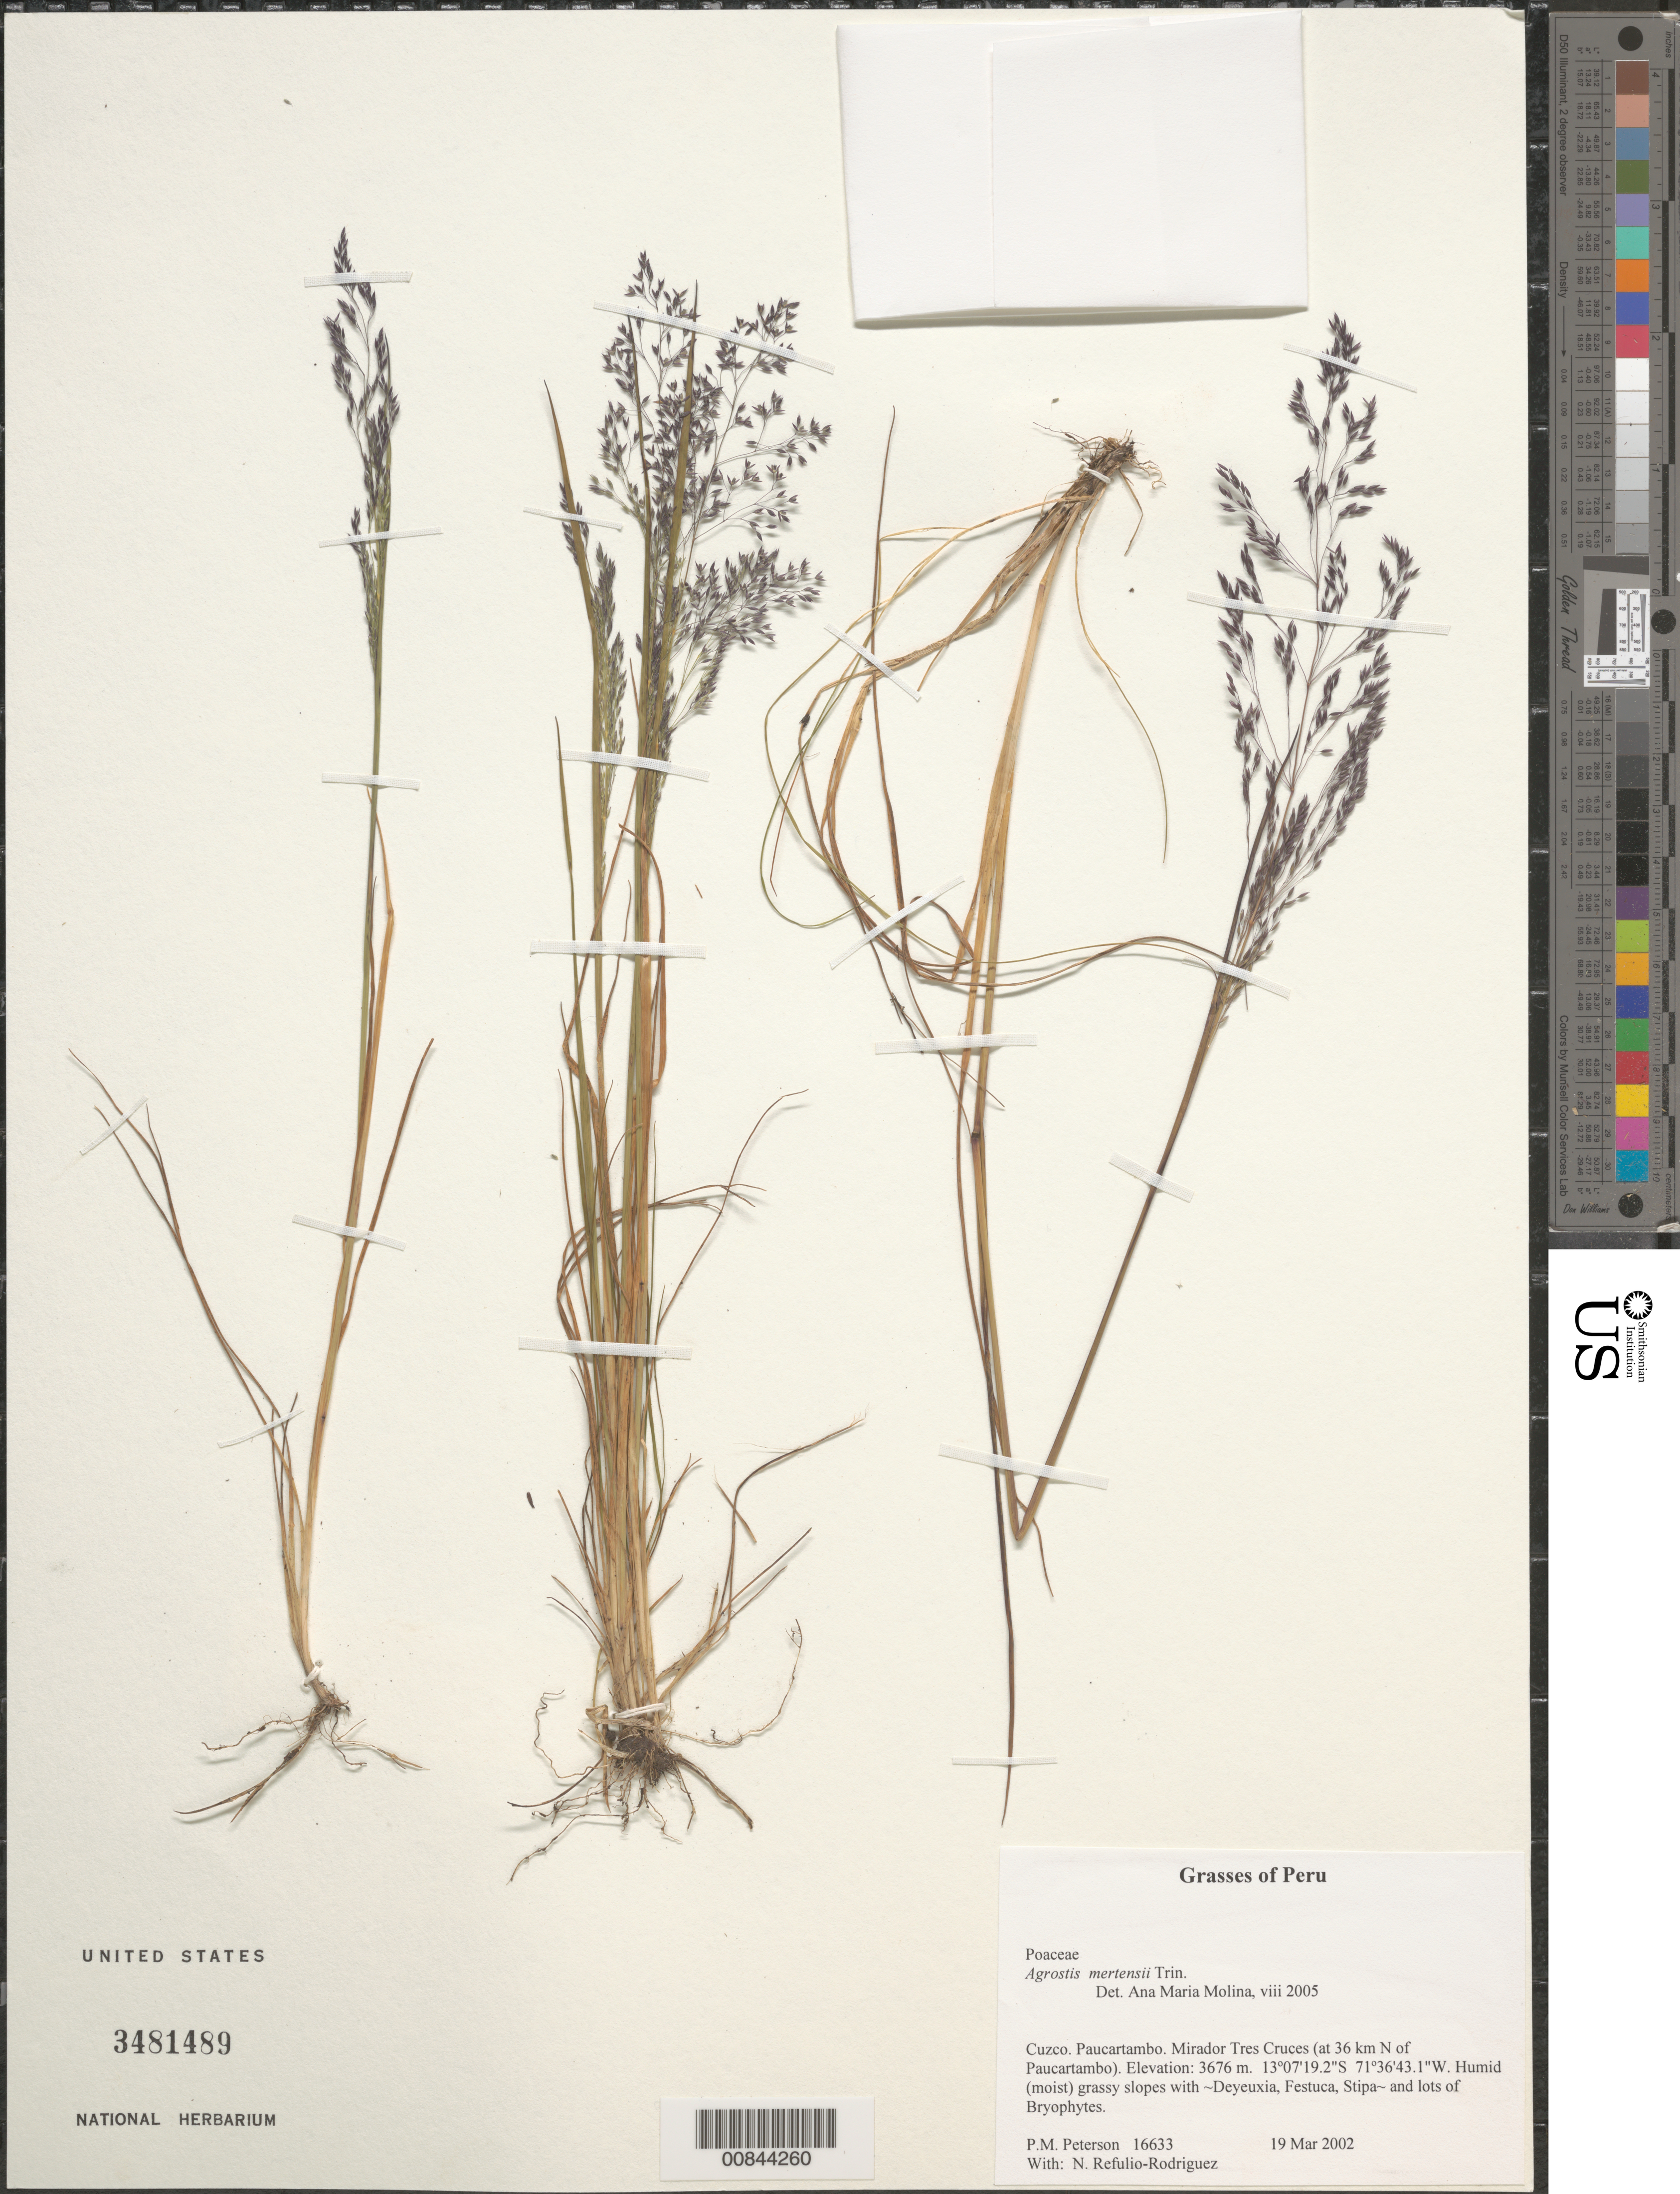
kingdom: Plantae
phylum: Tracheophyta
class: Liliopsida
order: Poales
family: Poaceae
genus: Agrostis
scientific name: Agrostis mertensii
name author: Trin.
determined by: Molina, Ana M. de R.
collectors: P. M. Peterson & N. Refulio-Rodríguez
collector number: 16633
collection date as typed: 19 Mar 2002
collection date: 2002-03-19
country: Peru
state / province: Cusco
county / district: Paucartambo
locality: Mirador Tres Cruces (at 36 km N of Paucartambo).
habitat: Humid (moist) grassy slopes with ~Deyeuxia, Festuca, Stipa~ and lots of Bryophytes.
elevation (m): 3676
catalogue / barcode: US 3481489